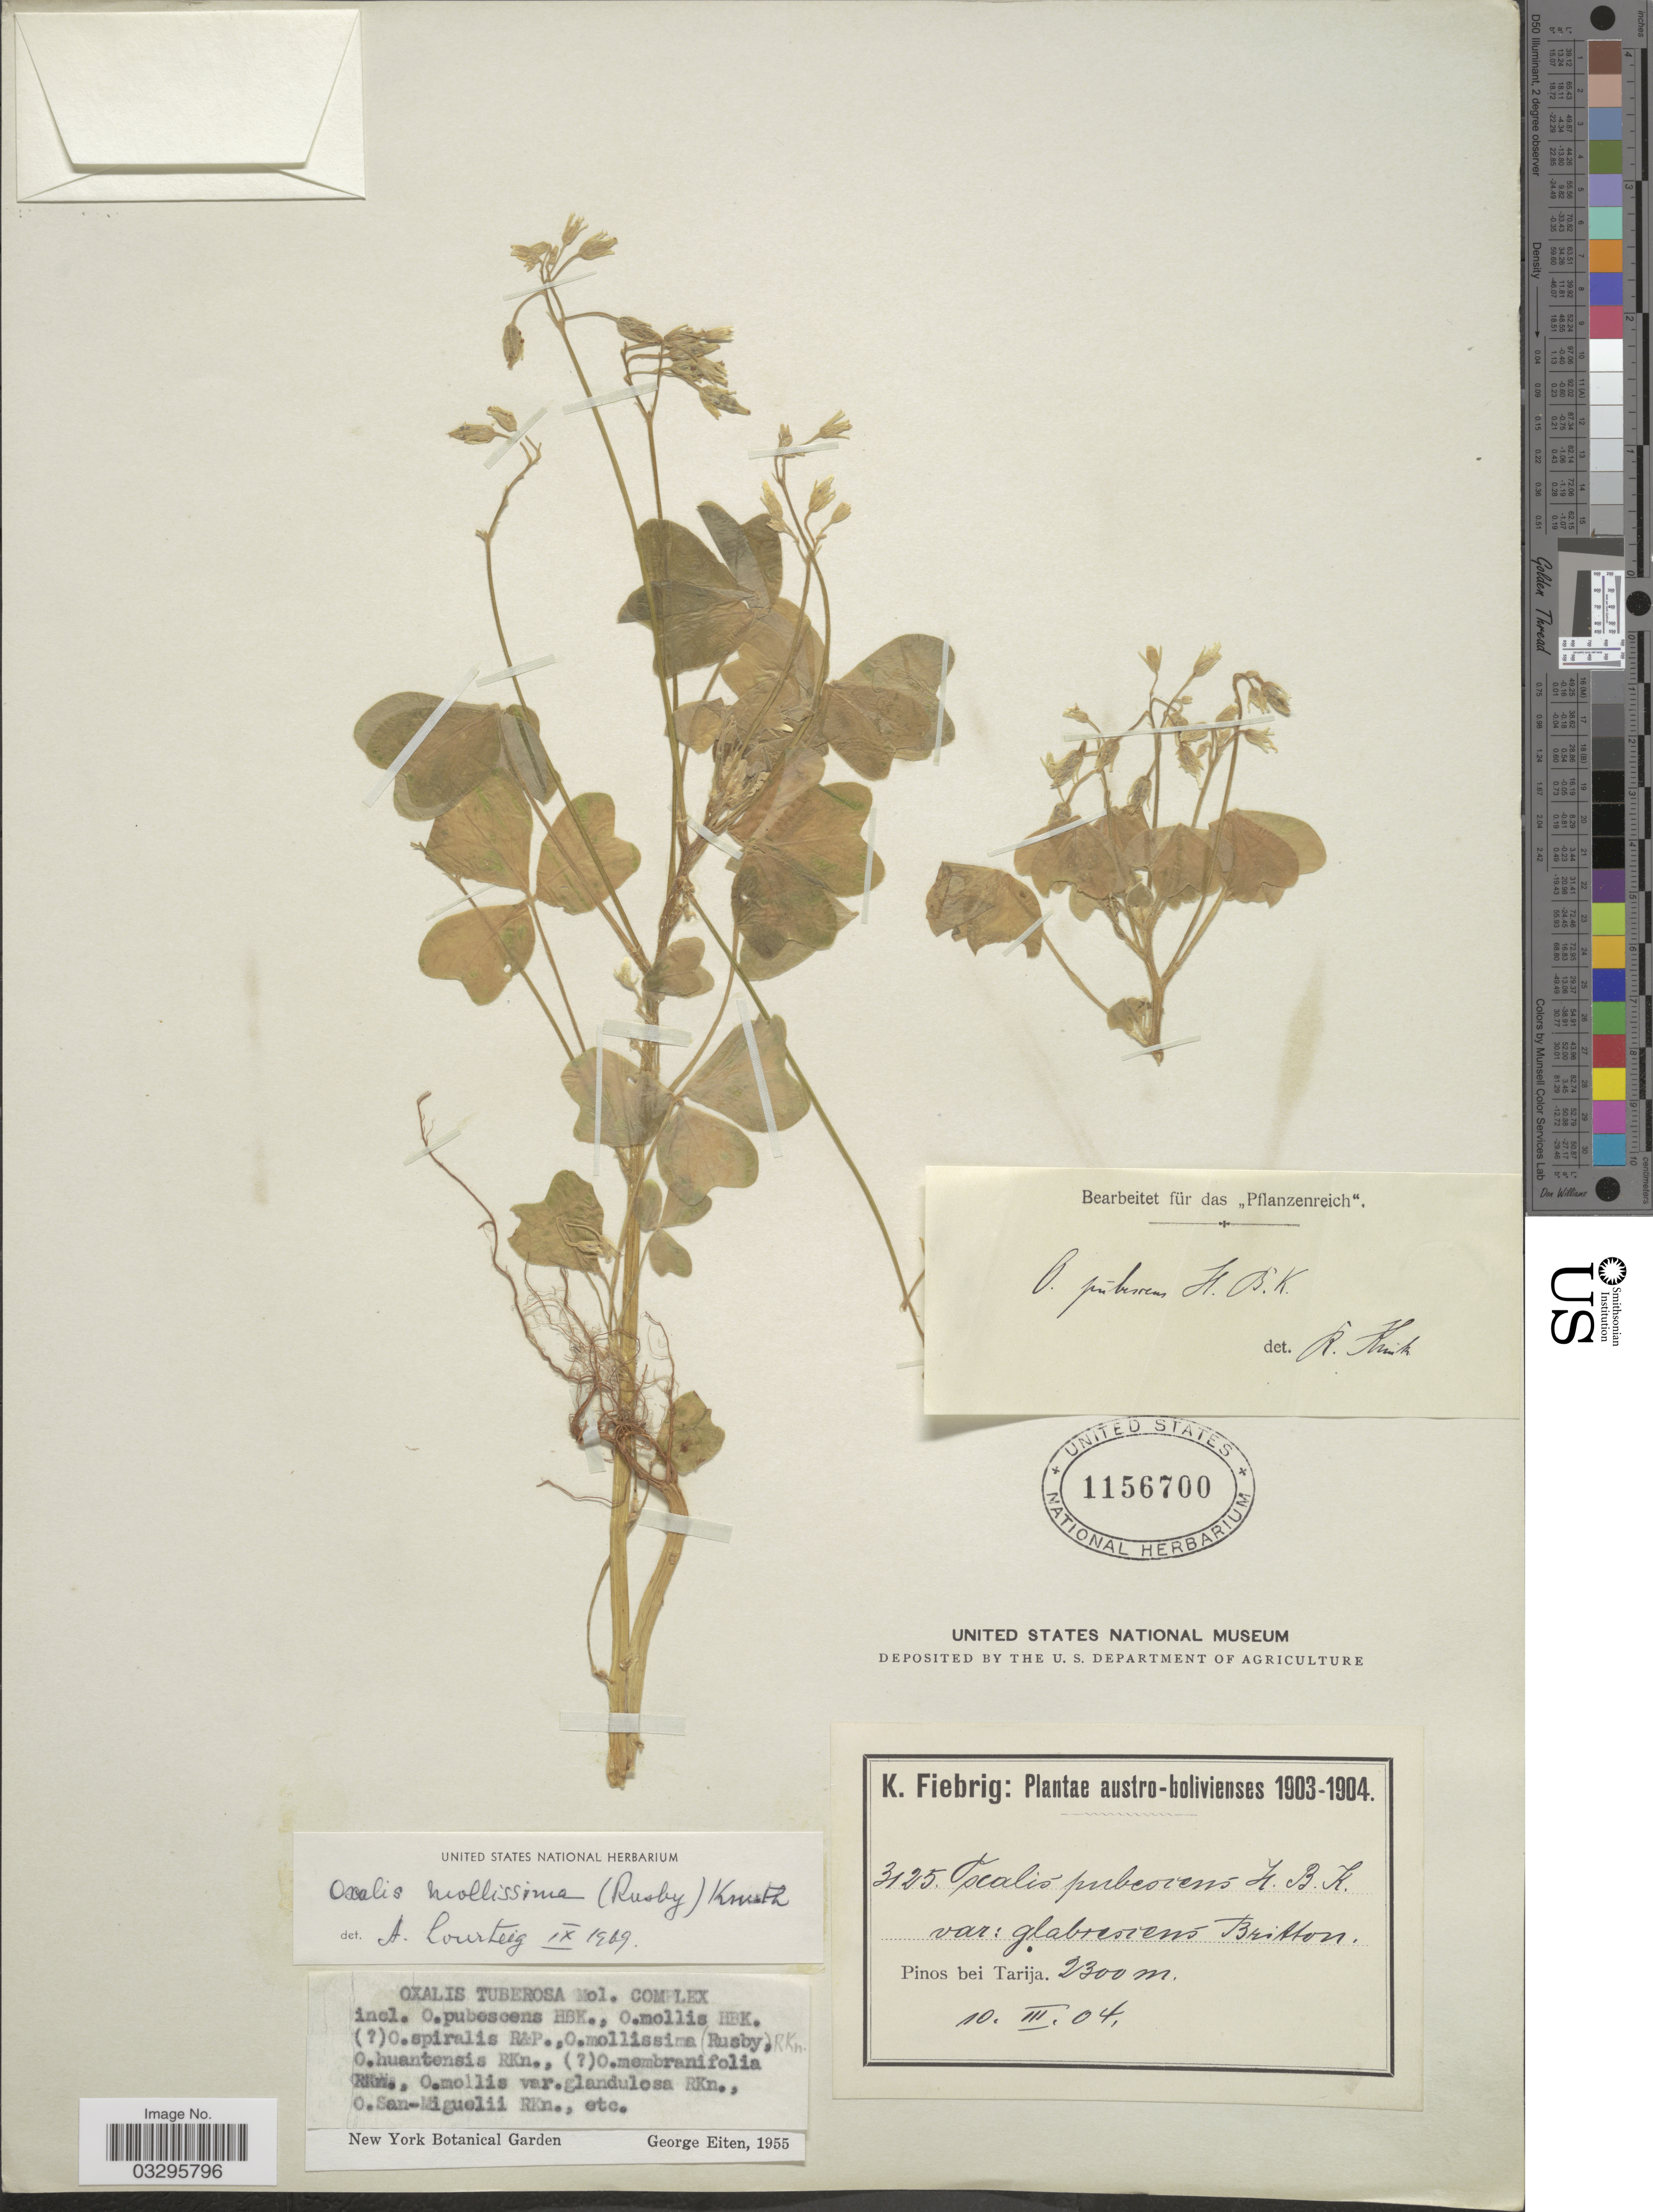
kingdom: Plantae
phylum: Tracheophyta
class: Magnoliopsida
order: Oxalidales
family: Oxalidaceae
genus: Oxalis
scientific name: Oxalis mollissima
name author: (Rusby) R. Knuth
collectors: K. Fiebrig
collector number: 3125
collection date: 1904-03-10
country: Bolivia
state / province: Tarija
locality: Austro-bolivienses. Pinos bei Tarija.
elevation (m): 2300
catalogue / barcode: US 1156700